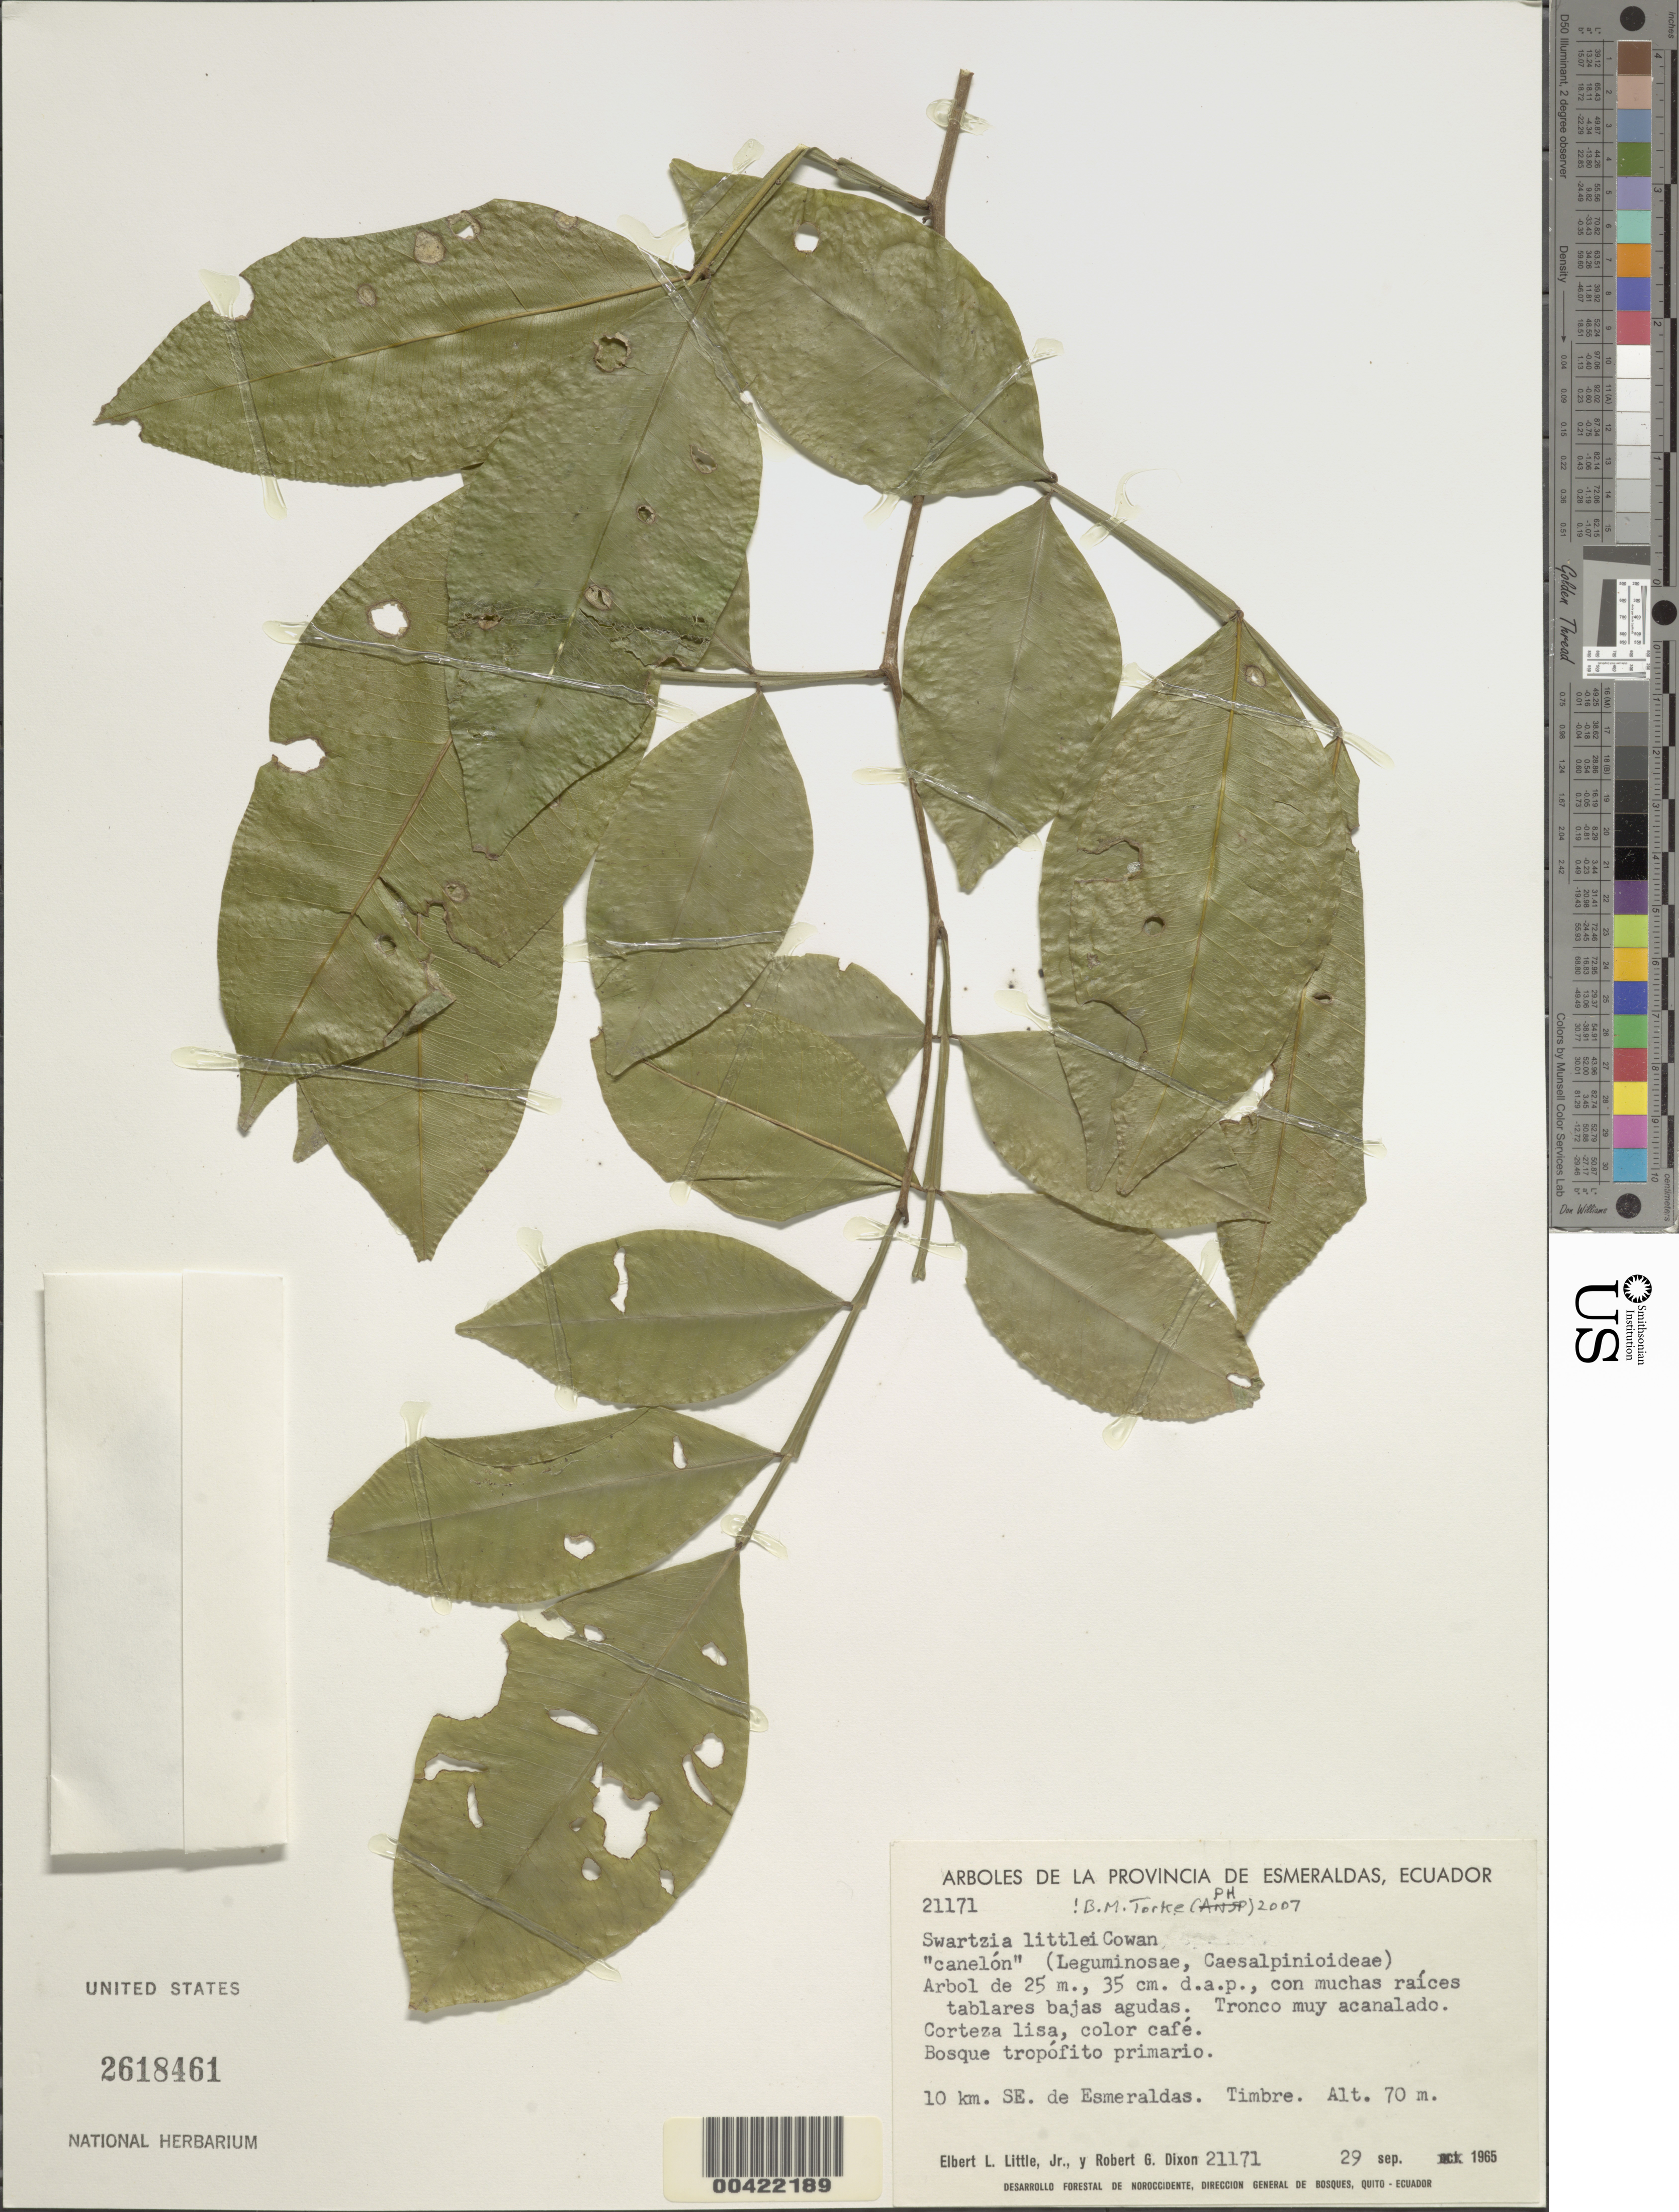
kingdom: Plantae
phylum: Tracheophyta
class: Magnoliopsida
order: Fabales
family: Fabaceae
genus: Swartzia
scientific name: Swartzia sp.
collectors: E. L. Little & R. G. Dixon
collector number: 21171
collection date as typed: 29 Sep 1965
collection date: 1965-09-29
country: Ecuador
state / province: Esmeraldas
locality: Esmeraldas, 10 km. SEde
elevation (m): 70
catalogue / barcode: US 2618461